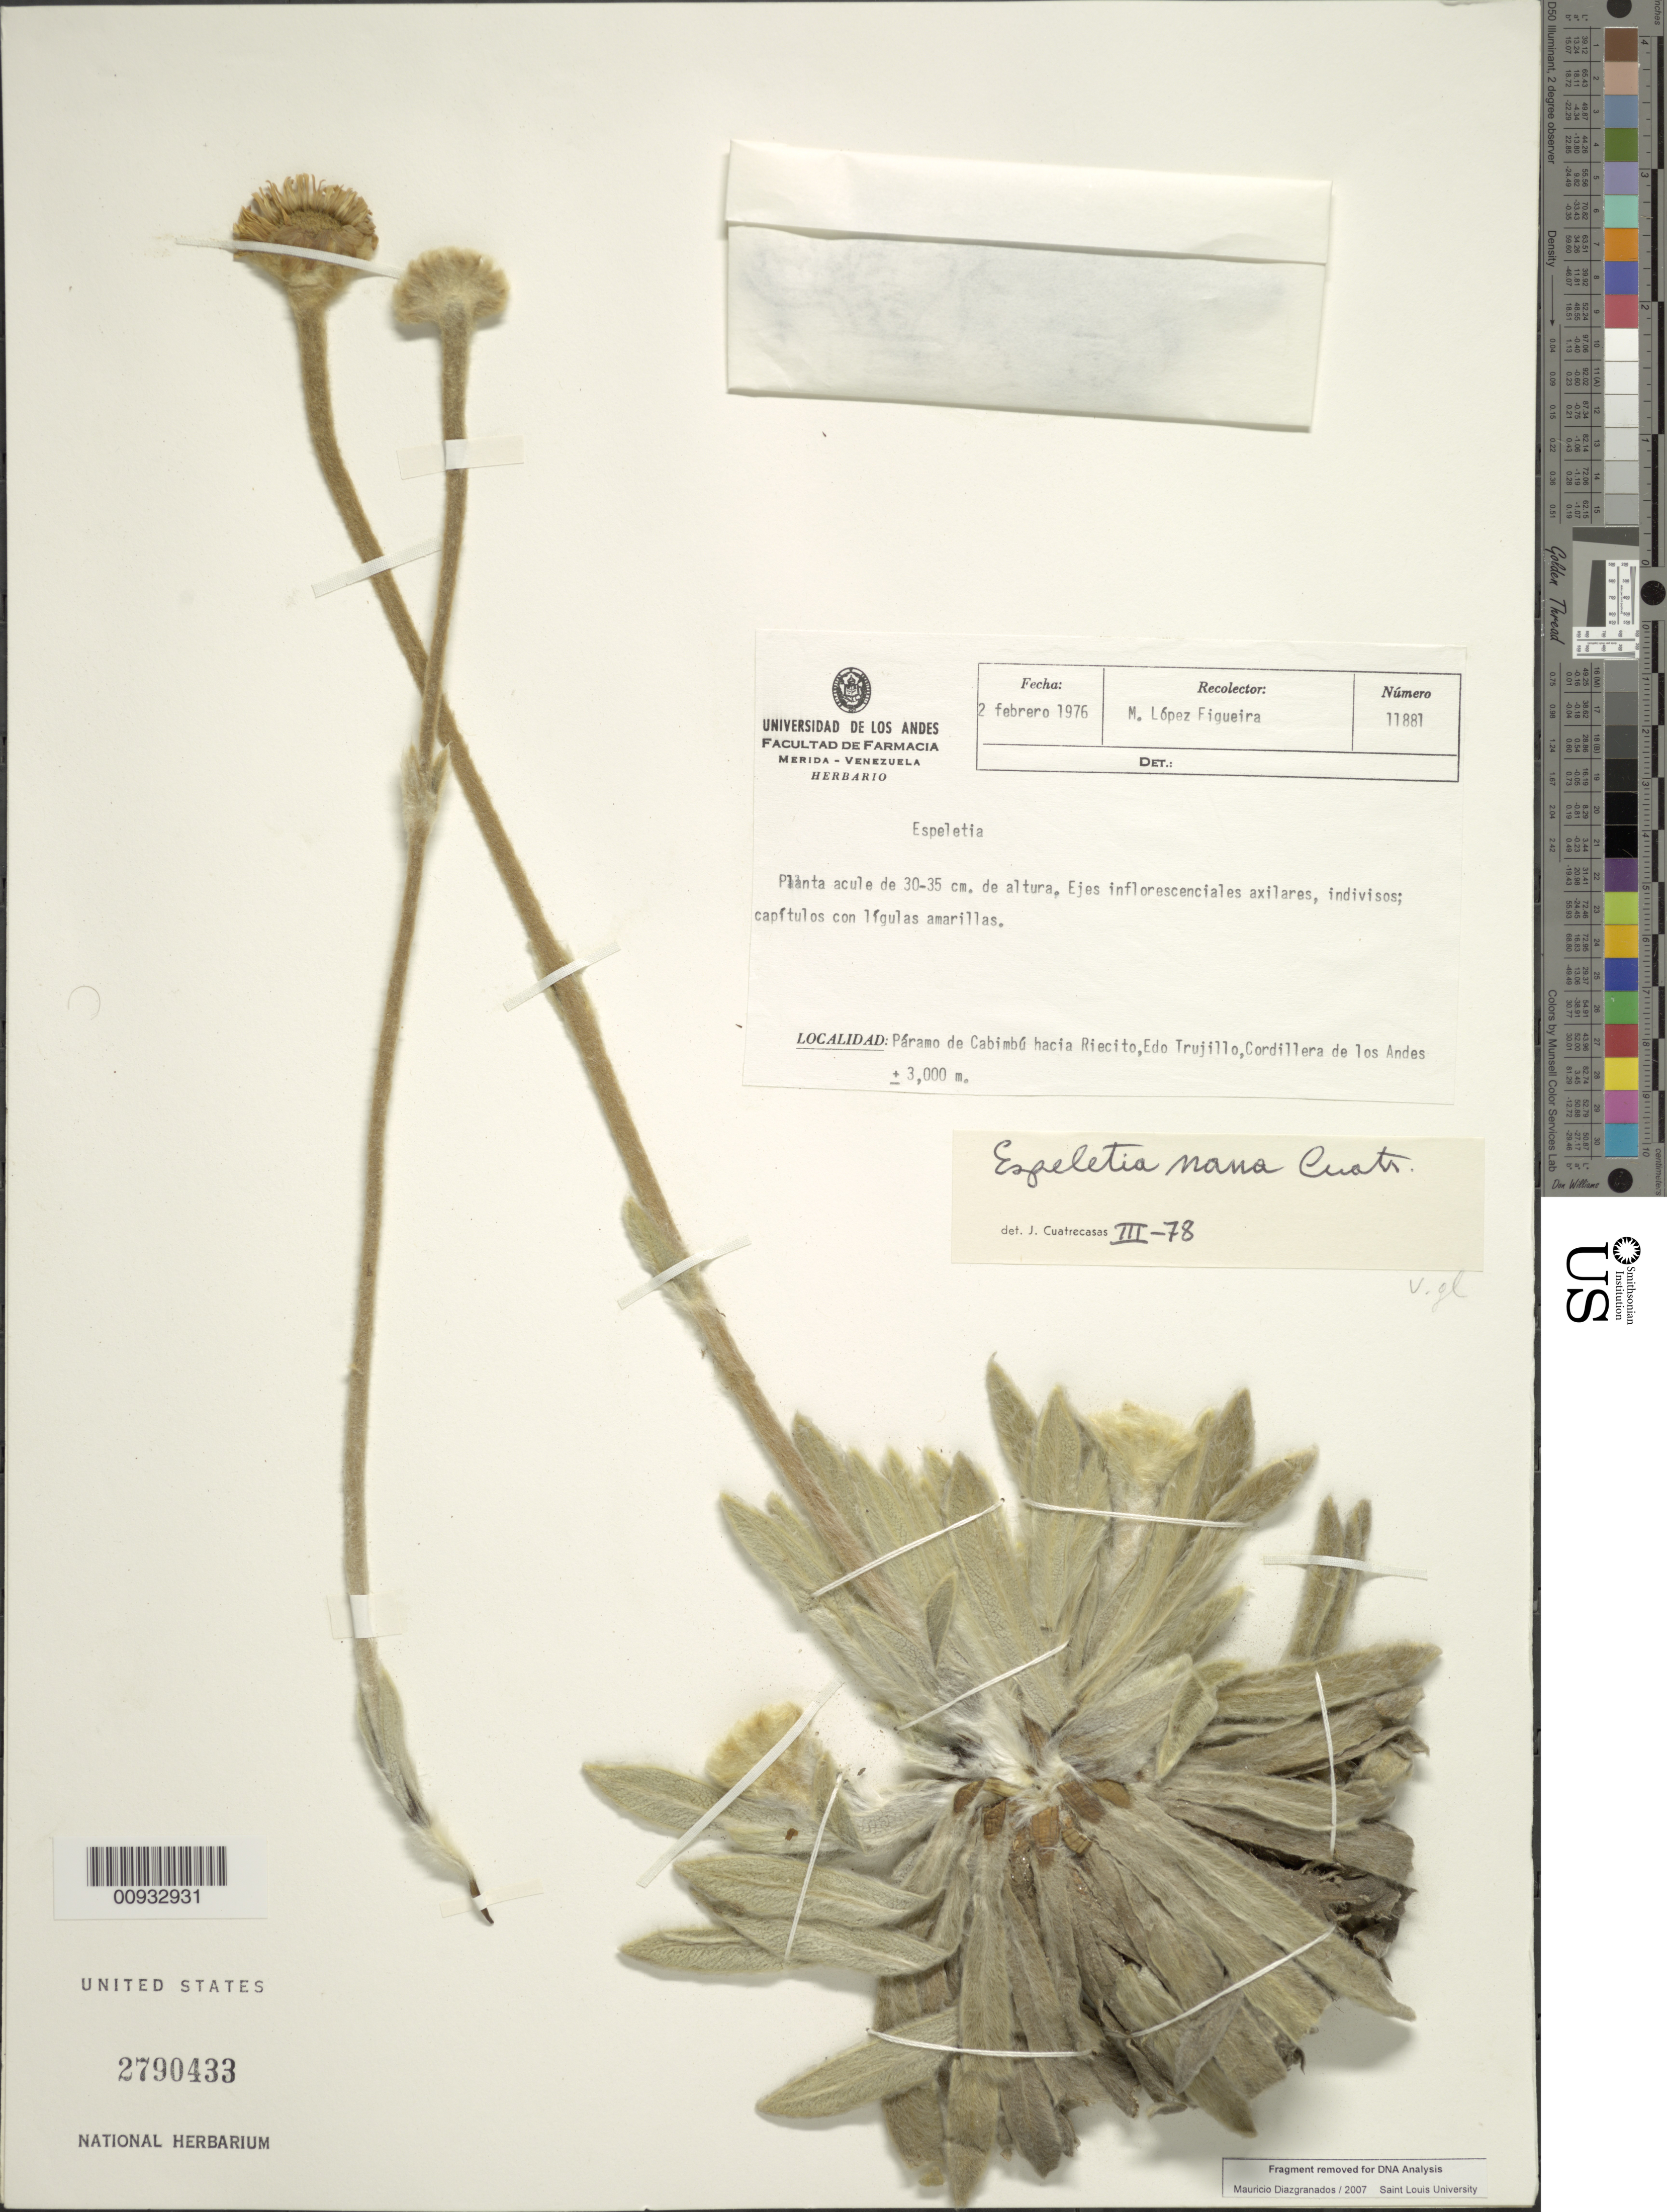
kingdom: Plantae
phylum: Tracheophyta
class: Magnoliopsida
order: Asterales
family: Asteraceae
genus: Espeletia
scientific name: Espeletia nana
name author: Cuatrec.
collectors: M. López Figueiras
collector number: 11881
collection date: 1976-02-02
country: Venezuela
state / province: Trujillo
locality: Paramo de Cabimbu hacia Riecito, Cordillera de Los Andes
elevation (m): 3000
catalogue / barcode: US 2790433